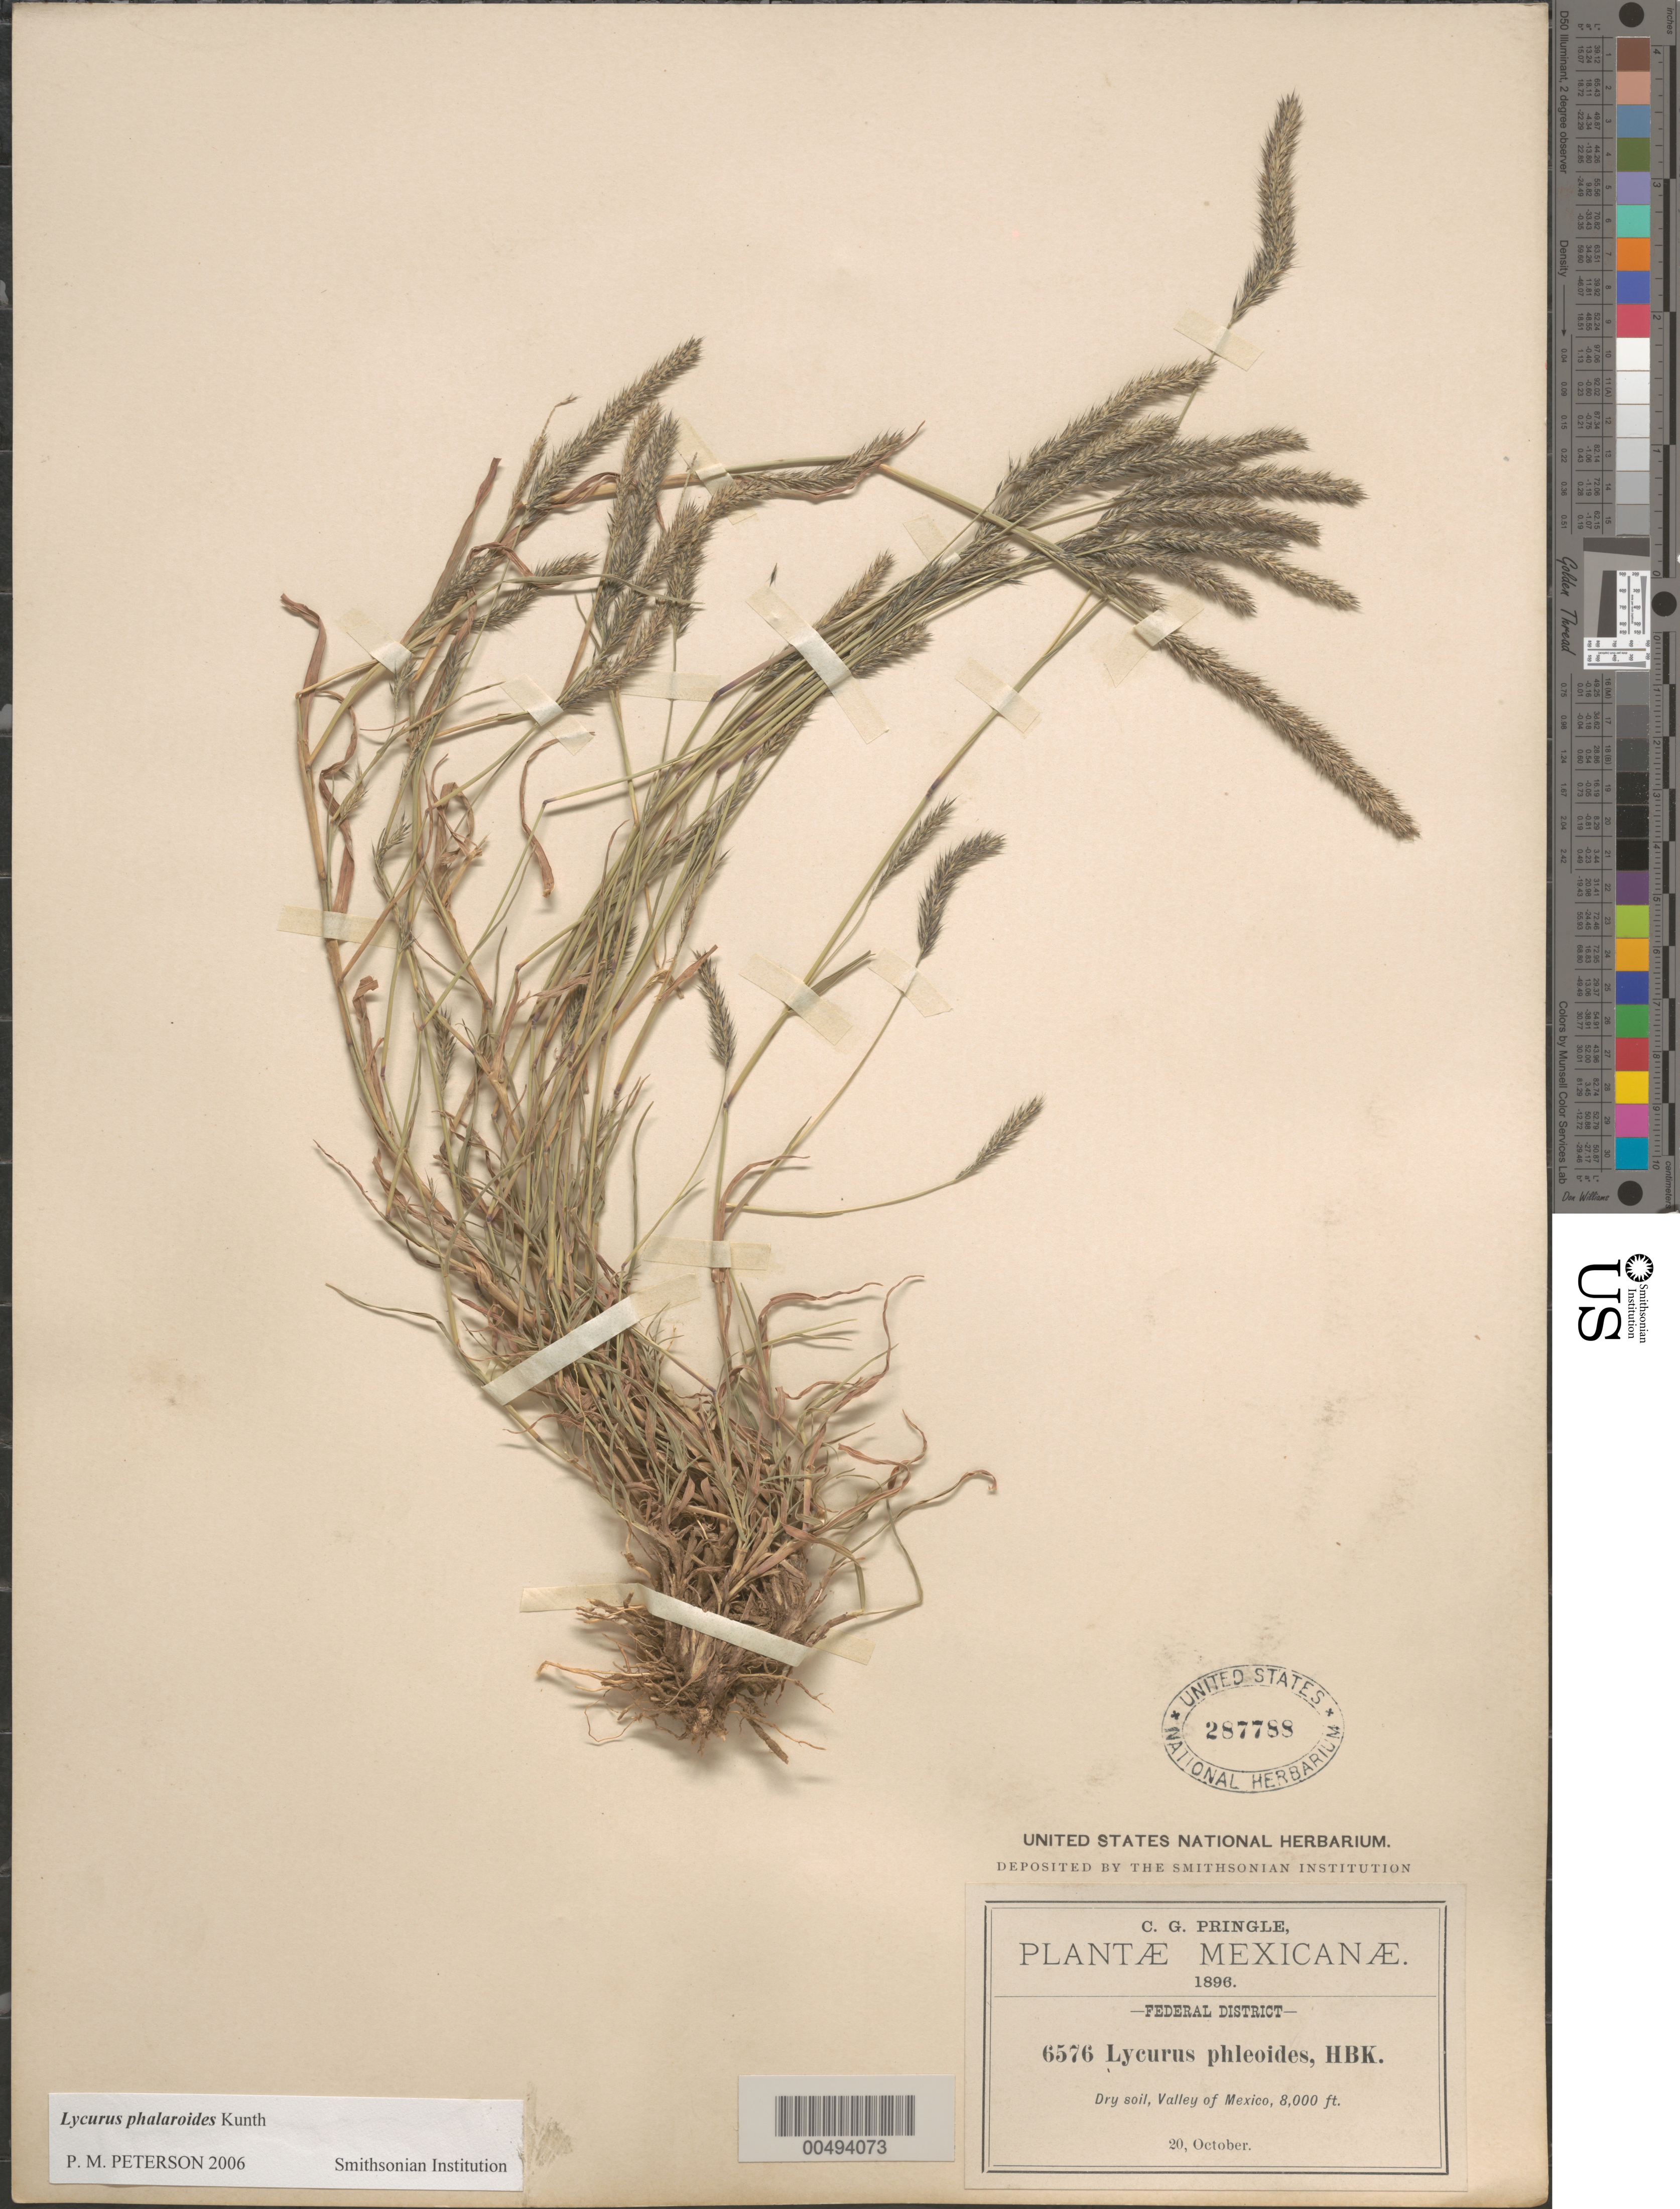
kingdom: Plantae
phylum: Tracheophyta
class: Liliopsida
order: Poales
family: Poaceae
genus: Lycurus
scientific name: Lycurus phalaroides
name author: Kunth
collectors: C. G. Pringle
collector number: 6576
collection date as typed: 20 Oct 1896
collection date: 1896-10-20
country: Mexico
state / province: Distrito Federal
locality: Valley of Mexico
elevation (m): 2438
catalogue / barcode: US 287788